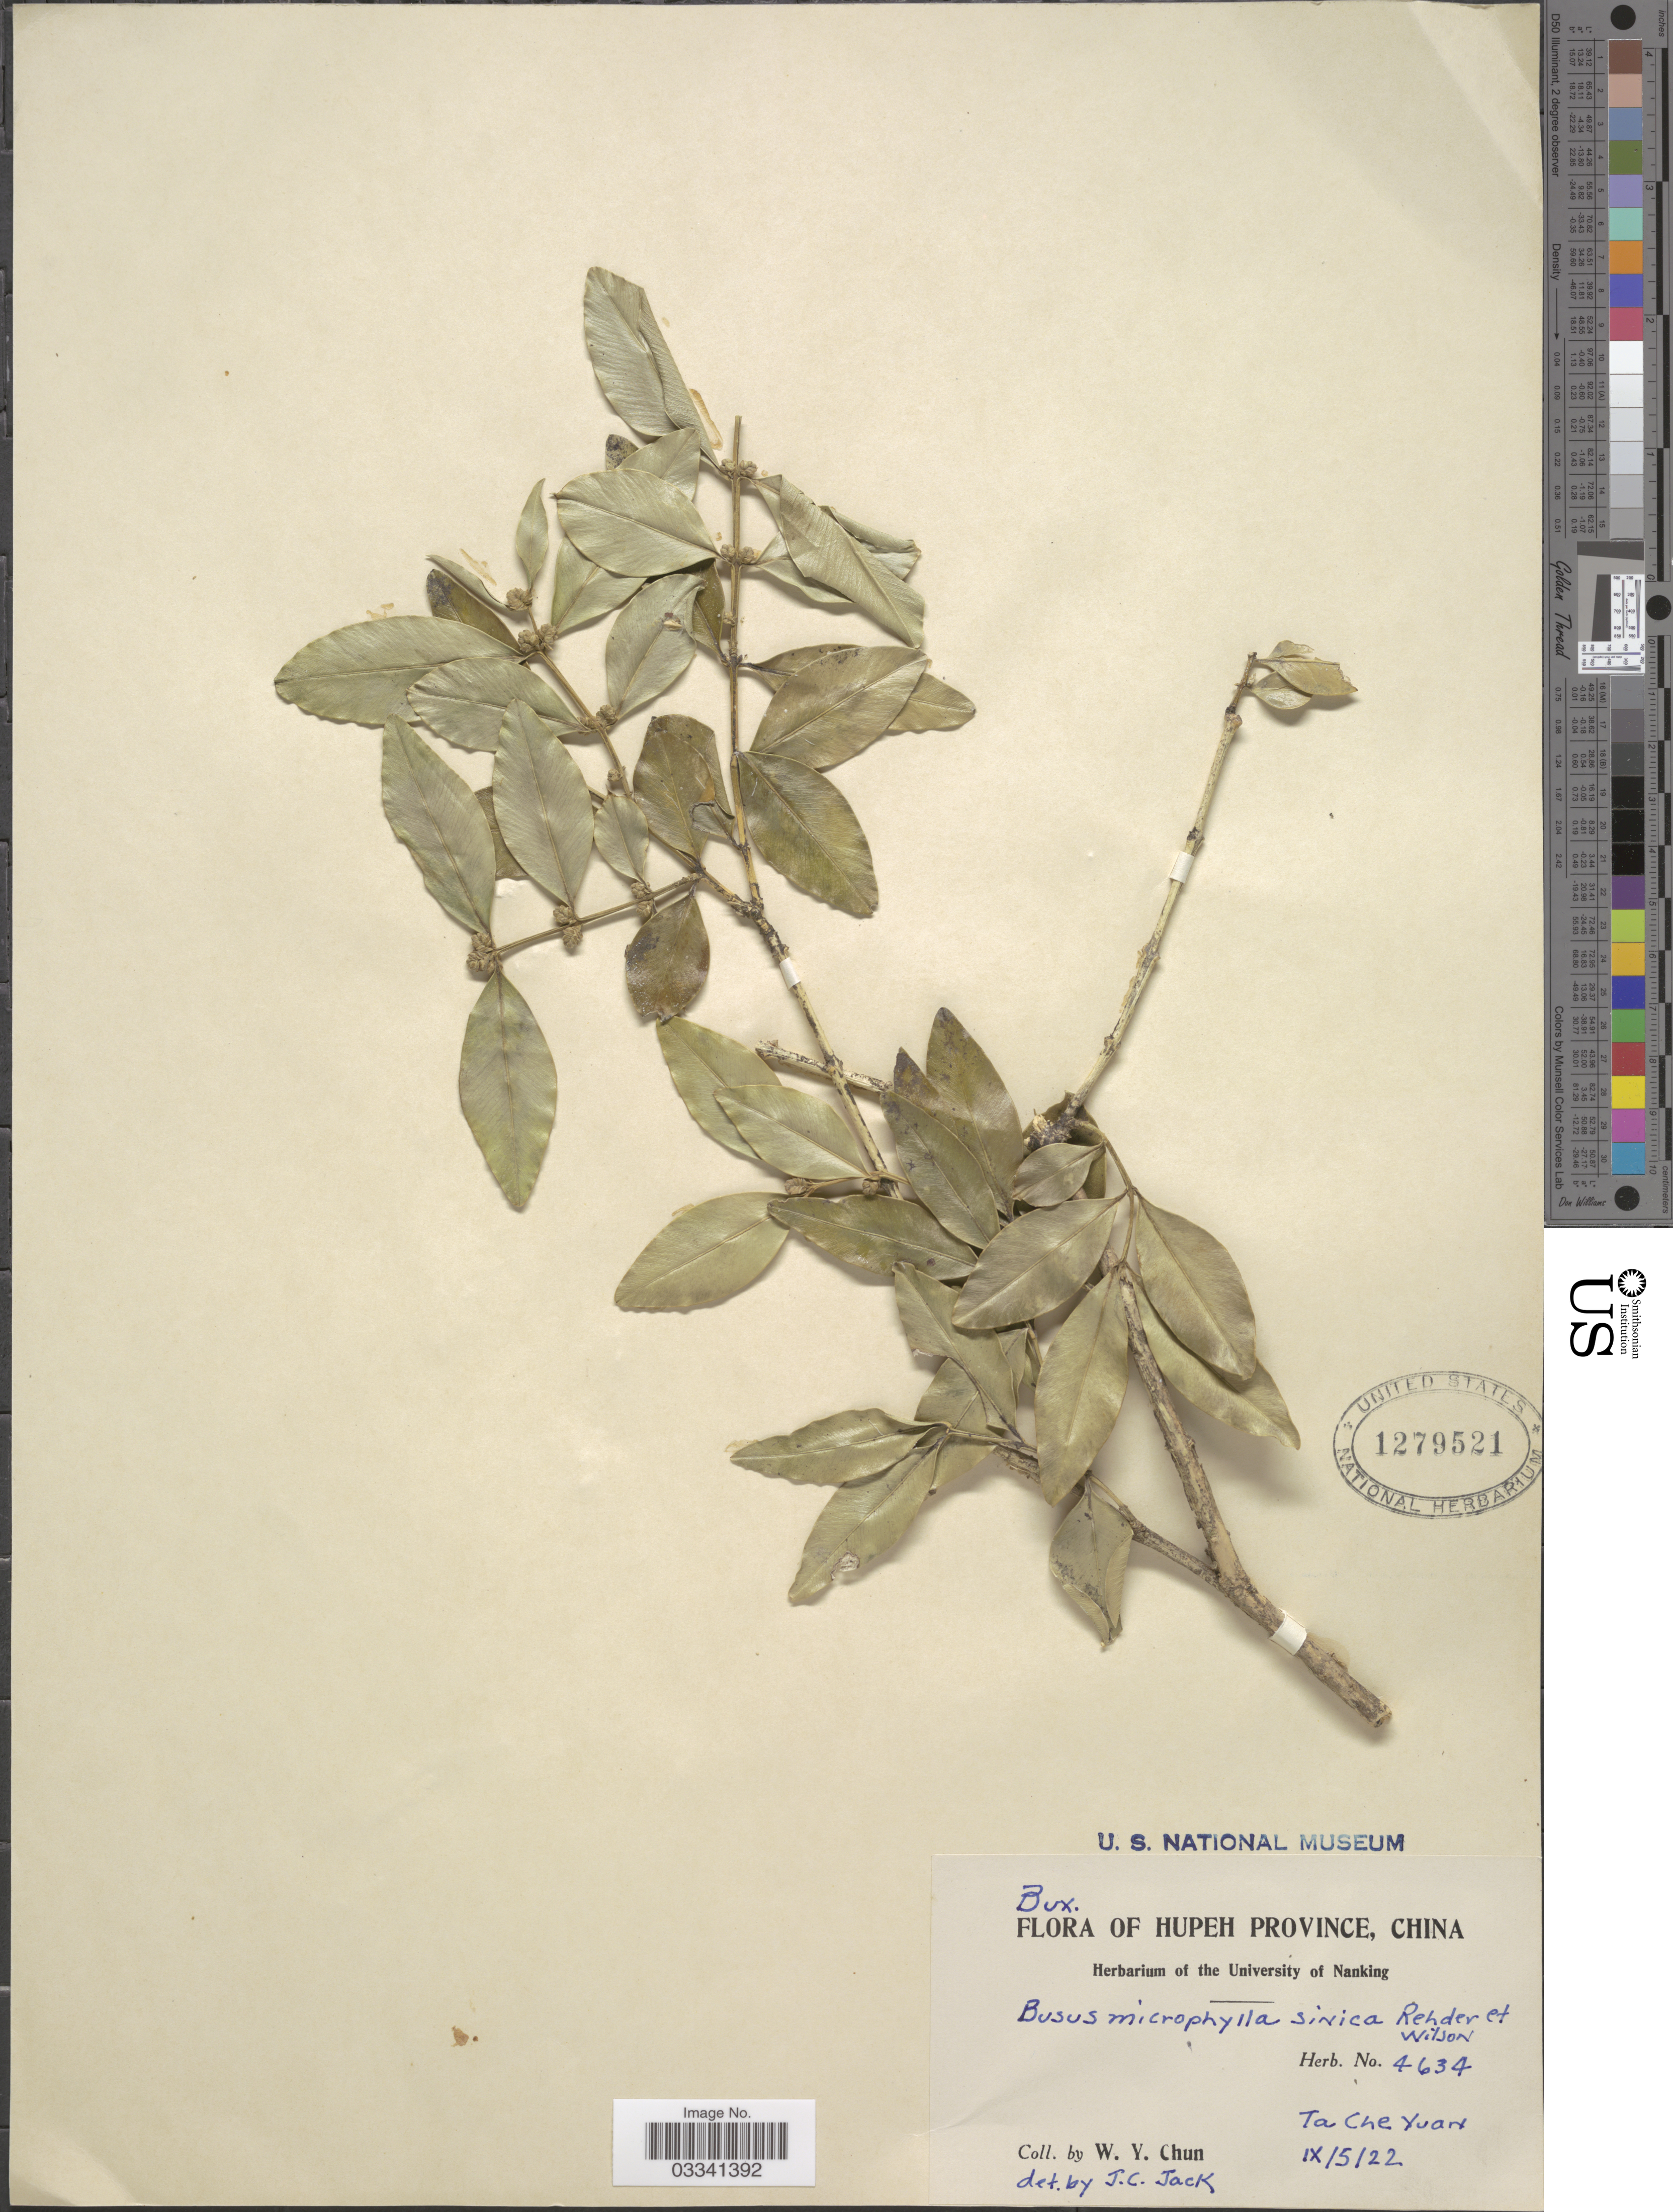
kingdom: Plantae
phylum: Tracheophyta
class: Magnoliopsida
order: Buxales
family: Buxaceae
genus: Buxus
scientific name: Buxus microphylla var. sinica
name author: Rehder & E.H. Wilson in Sarg.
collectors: W. Y. Chun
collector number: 4634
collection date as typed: Transcribed d/m/y: 5/9/22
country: China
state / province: Hubei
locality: Hupeh Province. Ta Che Yuan.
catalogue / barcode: US 1279521